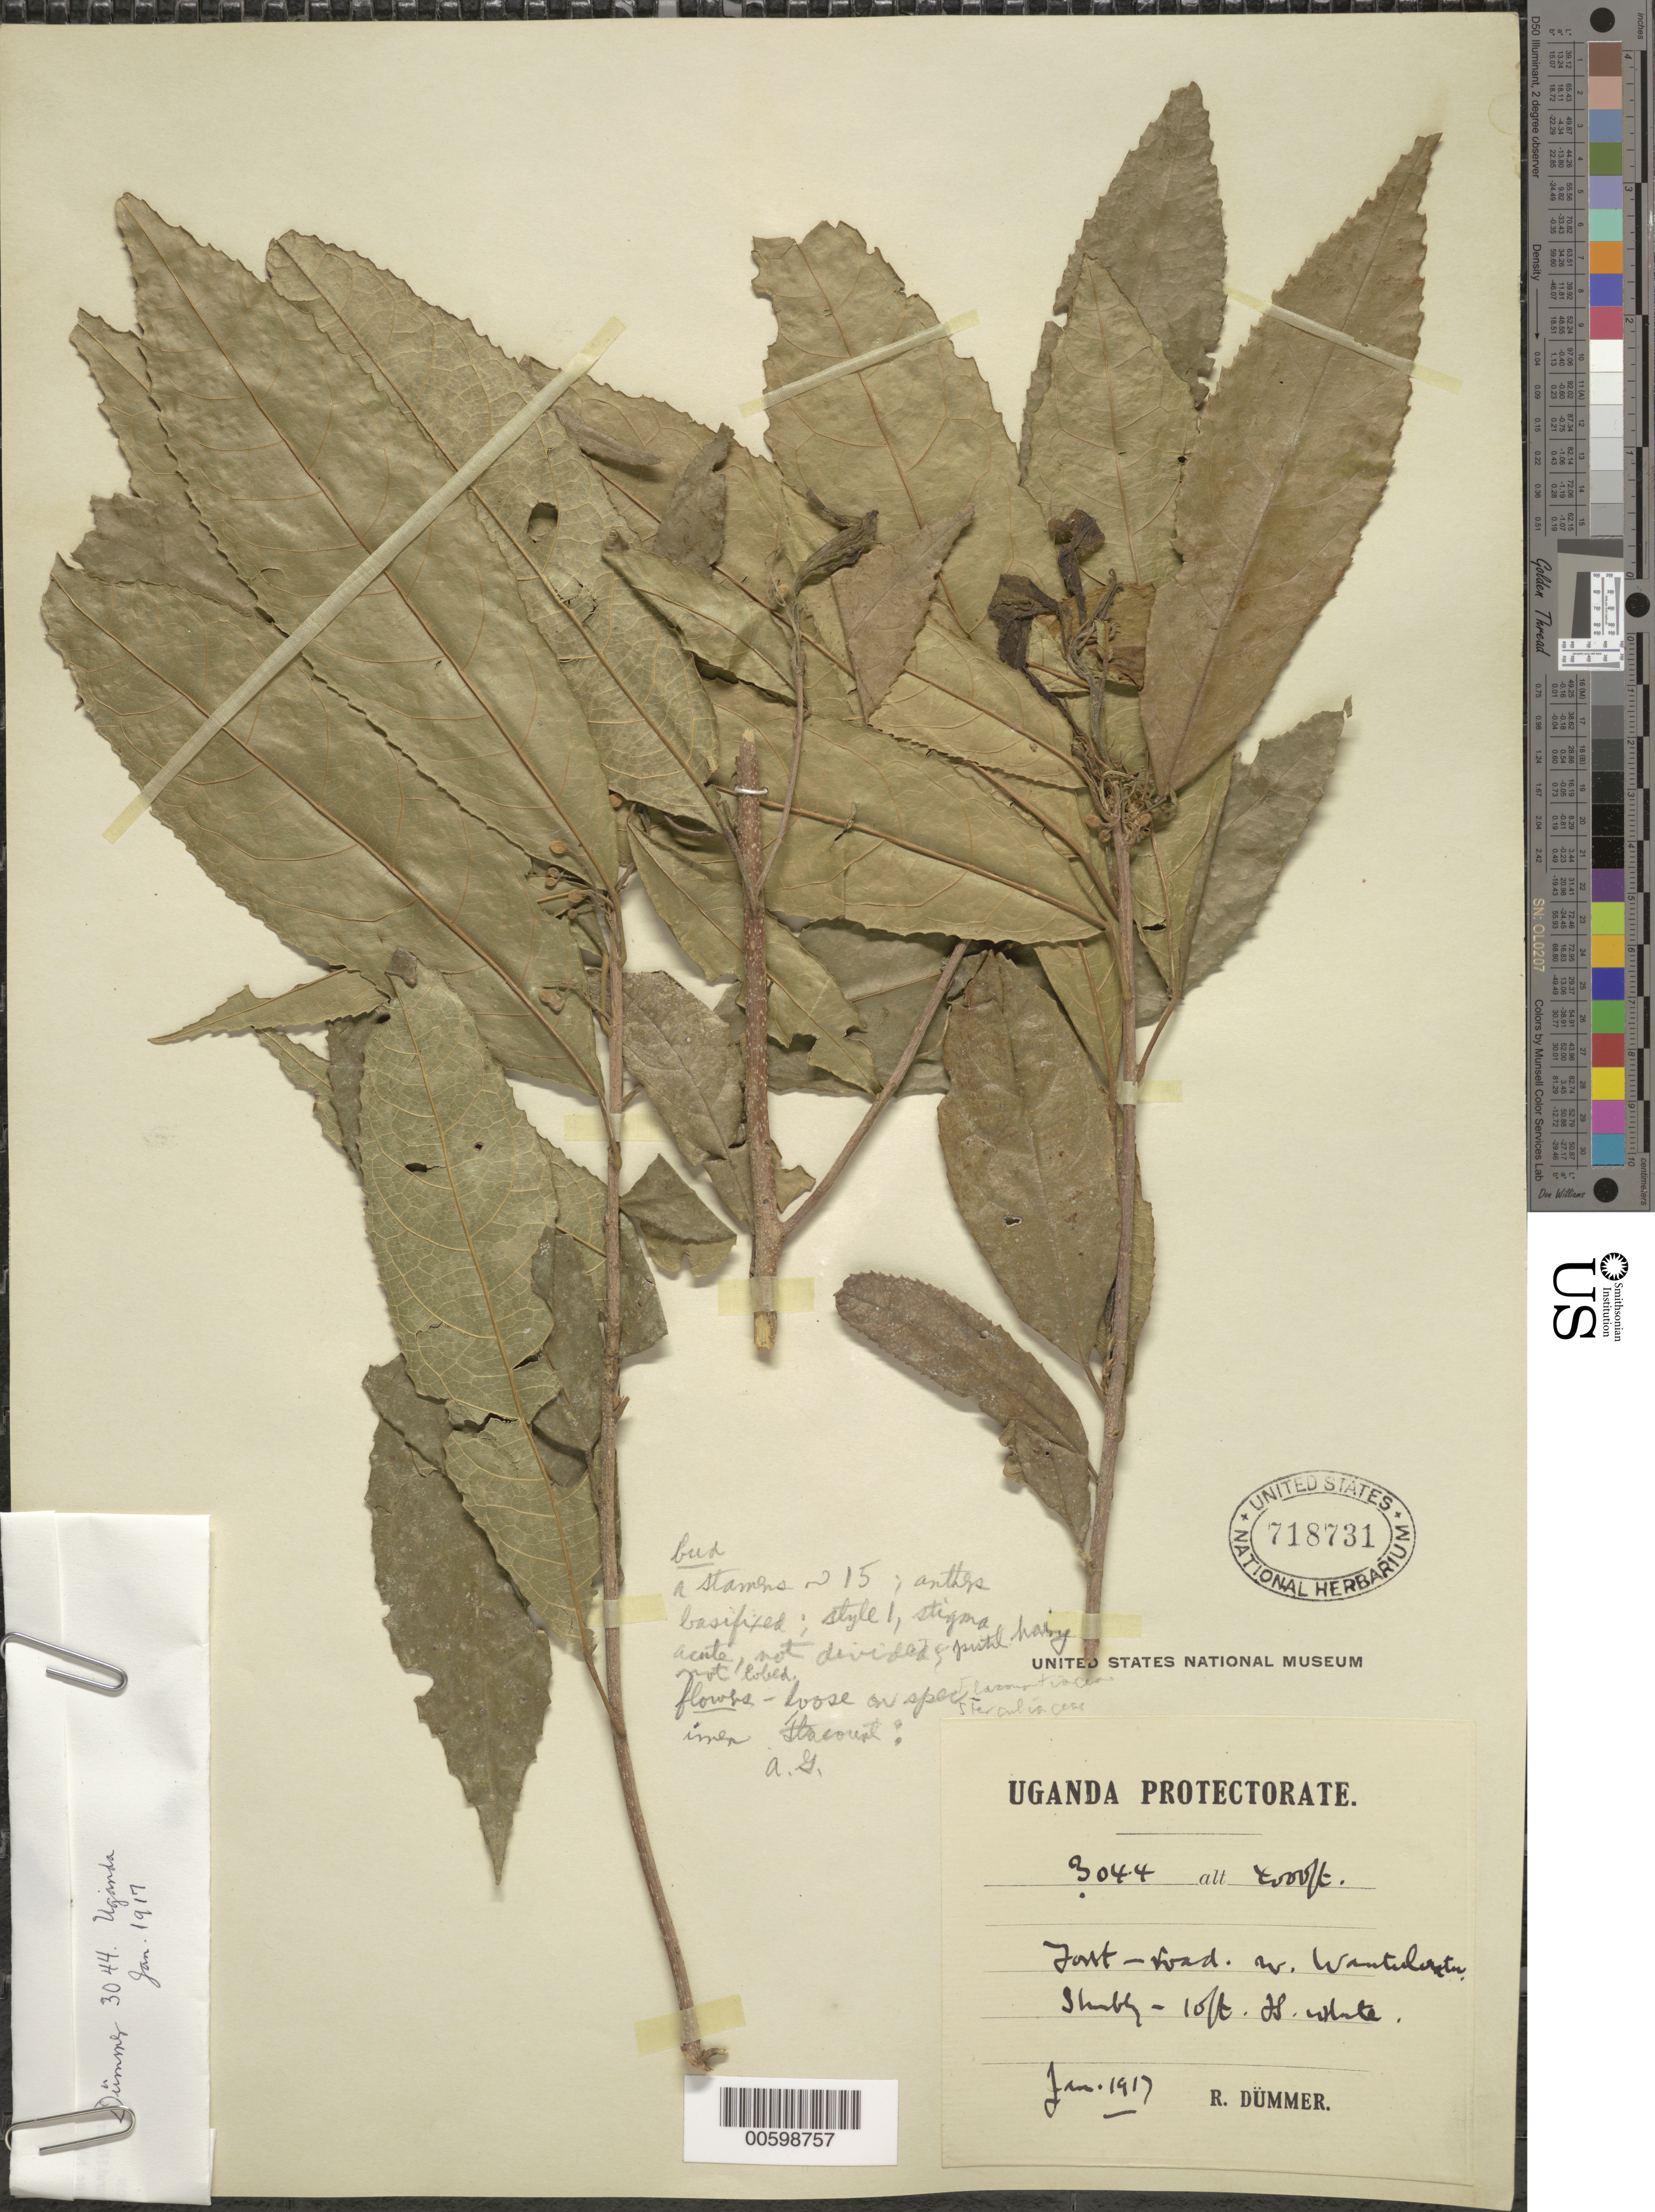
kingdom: Plantae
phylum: Tracheophyta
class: Magnoliopsida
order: Malpighiales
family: Salicaceae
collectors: R. Dümmer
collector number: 3044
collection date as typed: Jan 1917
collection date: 1917-01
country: Uganda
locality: Forest road W. Wantulutu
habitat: Shady - 10ft, flower white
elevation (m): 1219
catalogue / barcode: US 718731